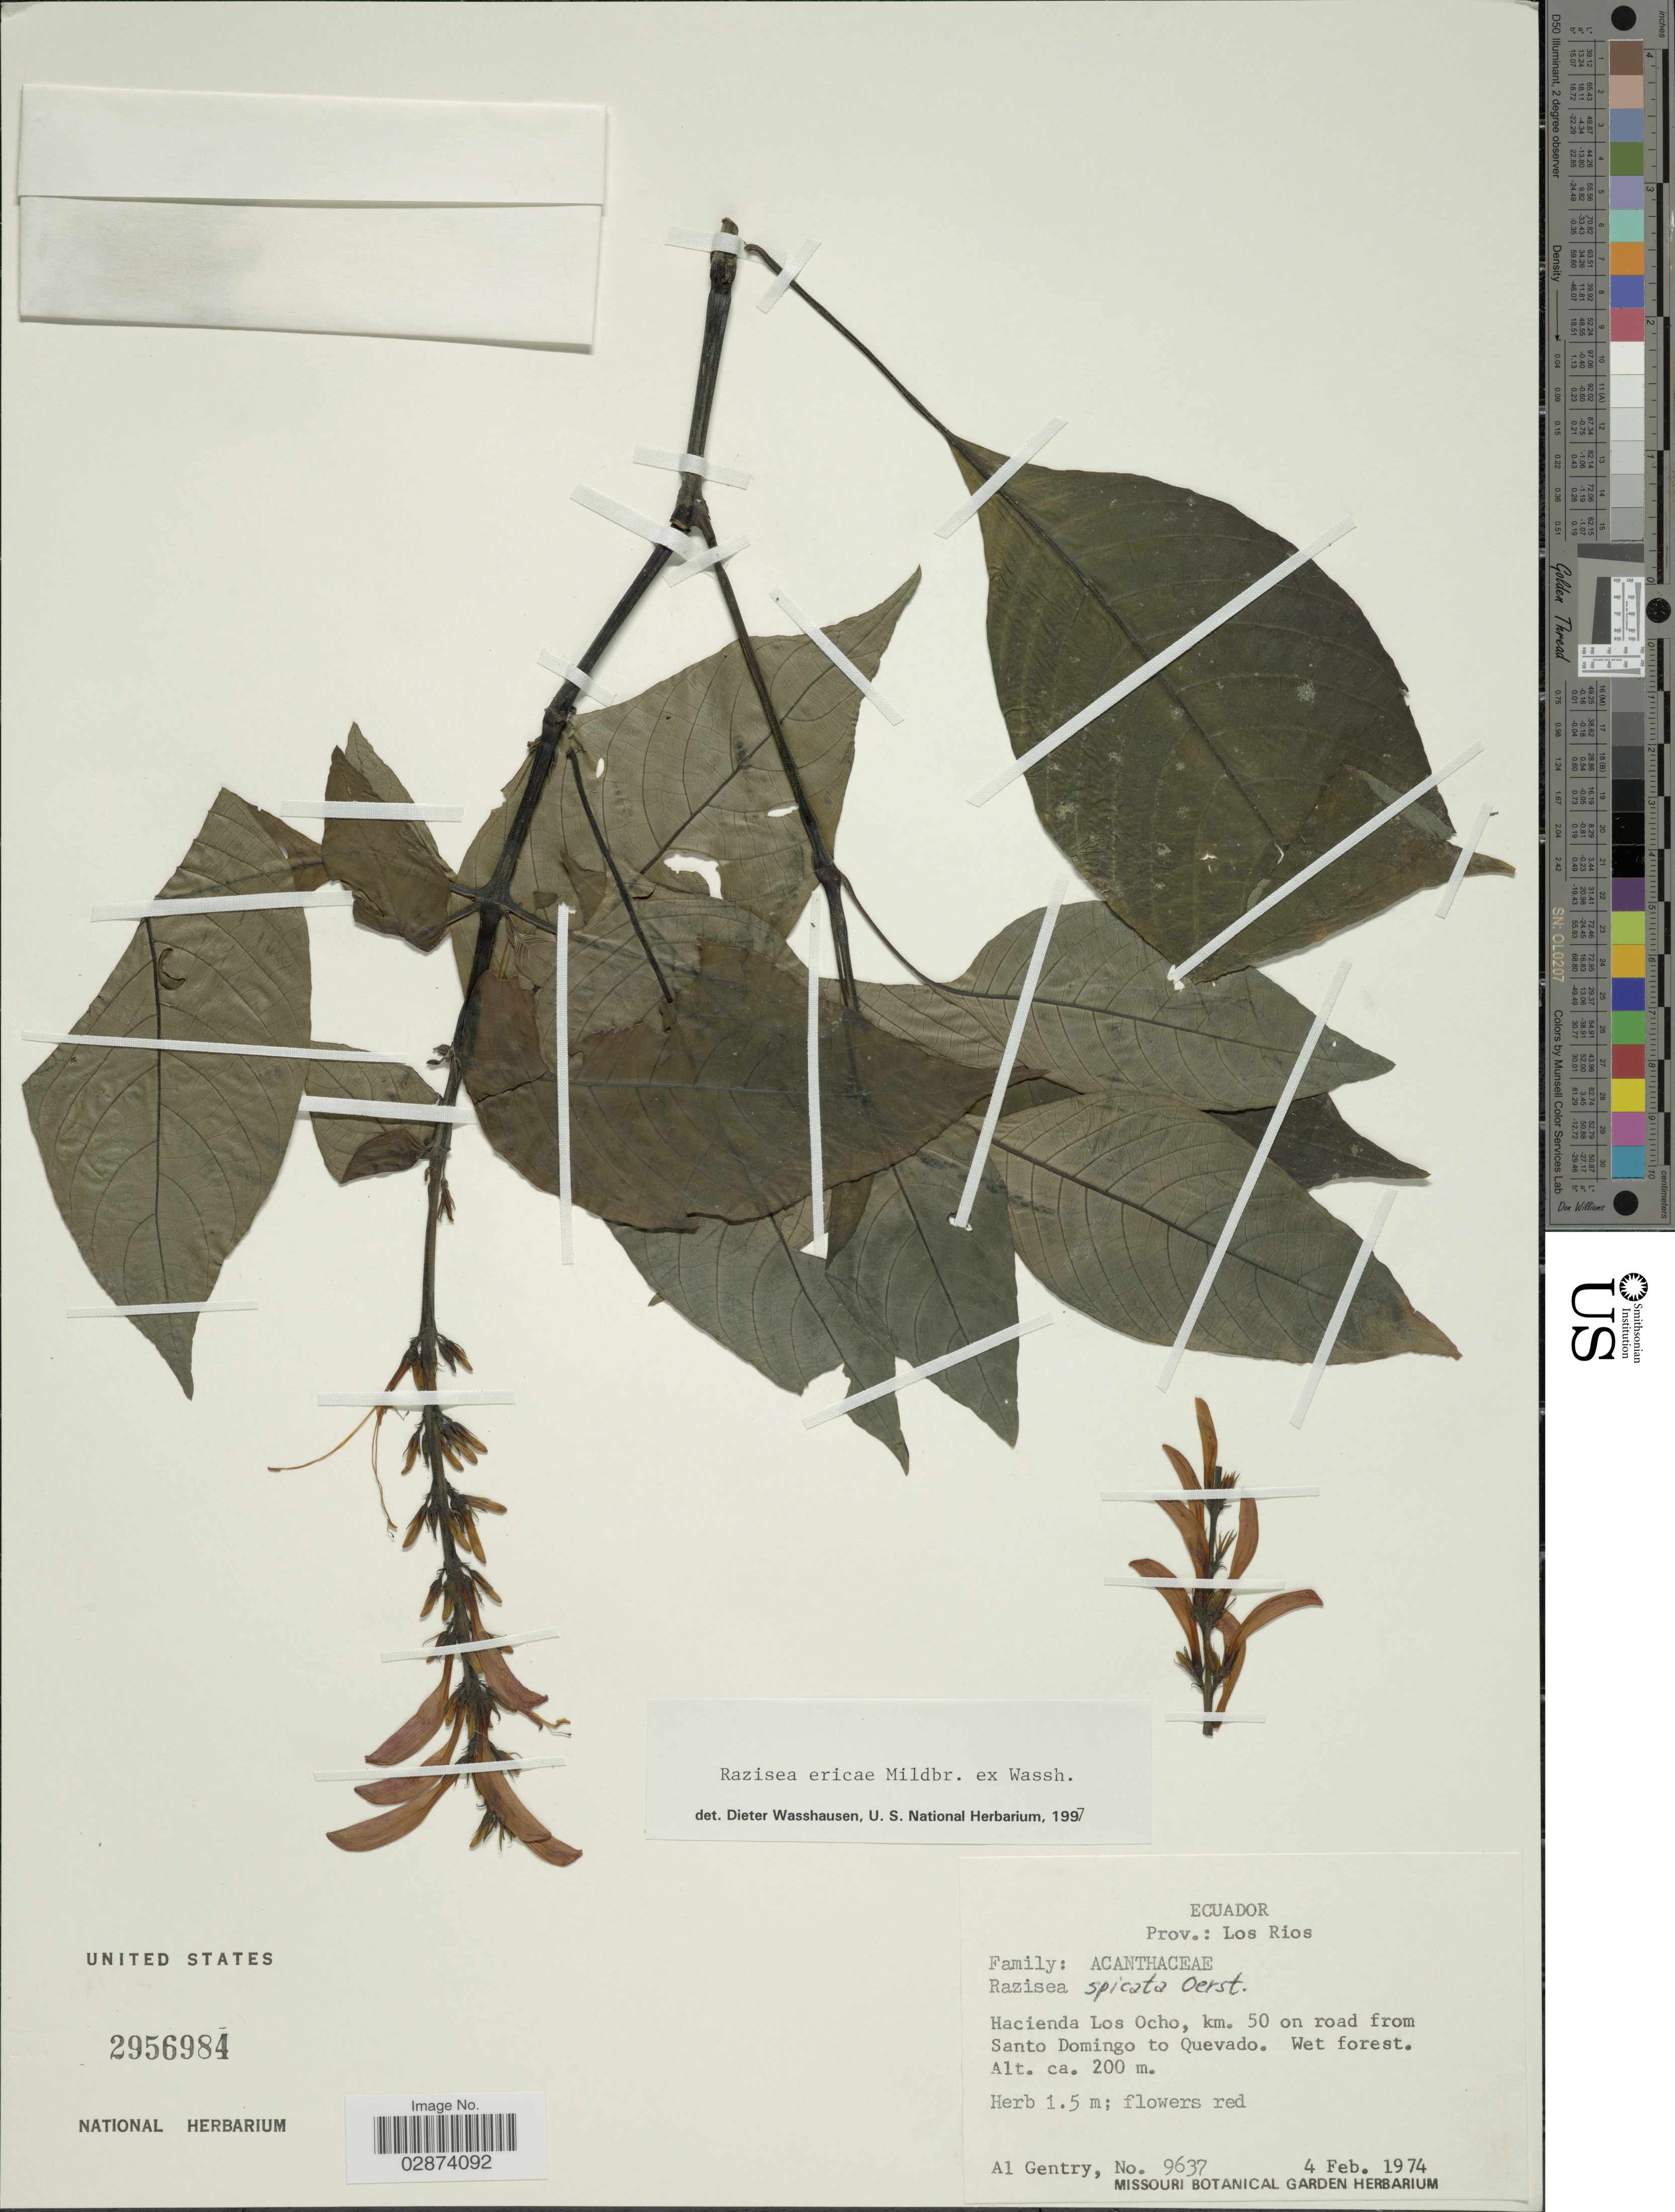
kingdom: Plantae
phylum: Tracheophyta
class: Magnoliopsida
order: Lamiales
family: Acanthaceae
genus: Razisea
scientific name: Razisea ericae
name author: Mildbr. ex Wassh.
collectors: A. H. Gentry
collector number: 9637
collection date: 1974-02-04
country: Ecuador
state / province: Los Ríos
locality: Prov. Los Ríos. Hacienda Los Ocho, km. 50 on road from Santo Domingo to Quevado.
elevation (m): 200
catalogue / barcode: US 2956984